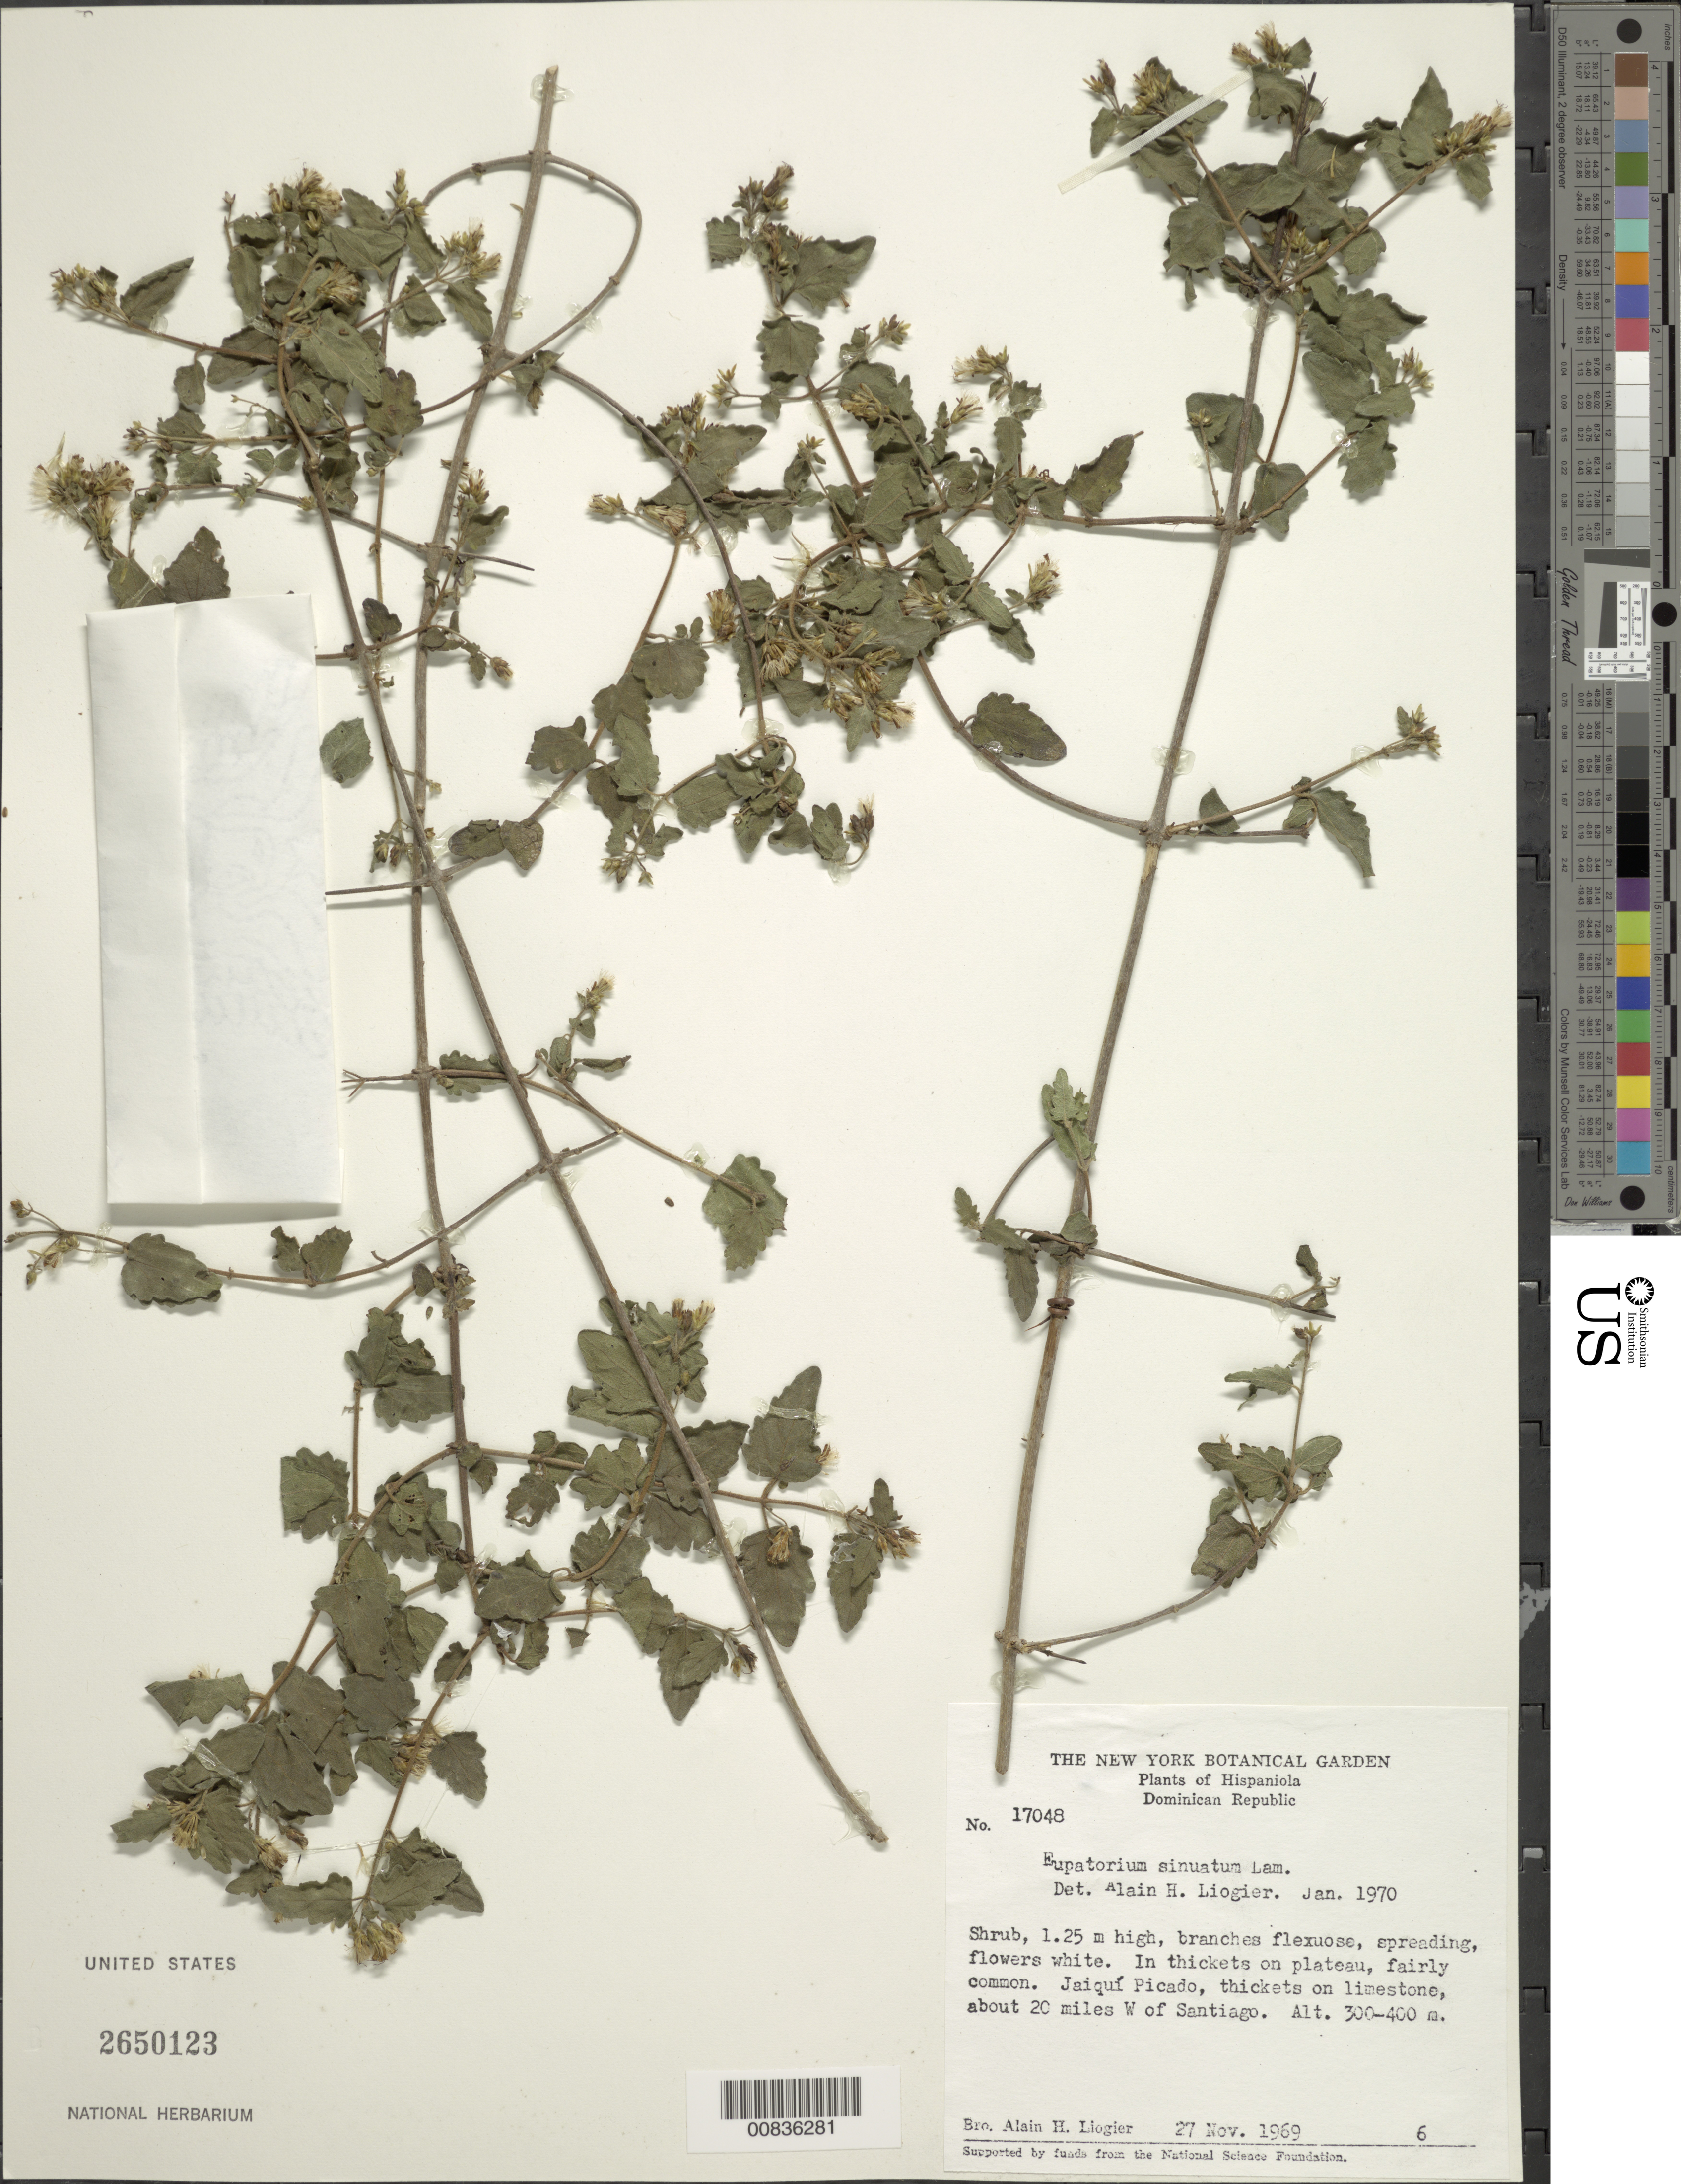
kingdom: Plantae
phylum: Tracheophyta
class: Magnoliopsida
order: Asterales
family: Asteraceae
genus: Chromolaena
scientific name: Chromolaena sinuata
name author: (Lam.) R.M. King & H. Rob.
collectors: A. H. Liogier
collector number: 17048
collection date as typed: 27 Nov 1969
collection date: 1969-11-27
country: Dominican Republic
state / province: Santiago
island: Hispaniola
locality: Jaiquí Picado, about 20 miles W of Santiago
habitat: In thickets on limestone on plateau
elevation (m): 300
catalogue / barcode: US 2650123